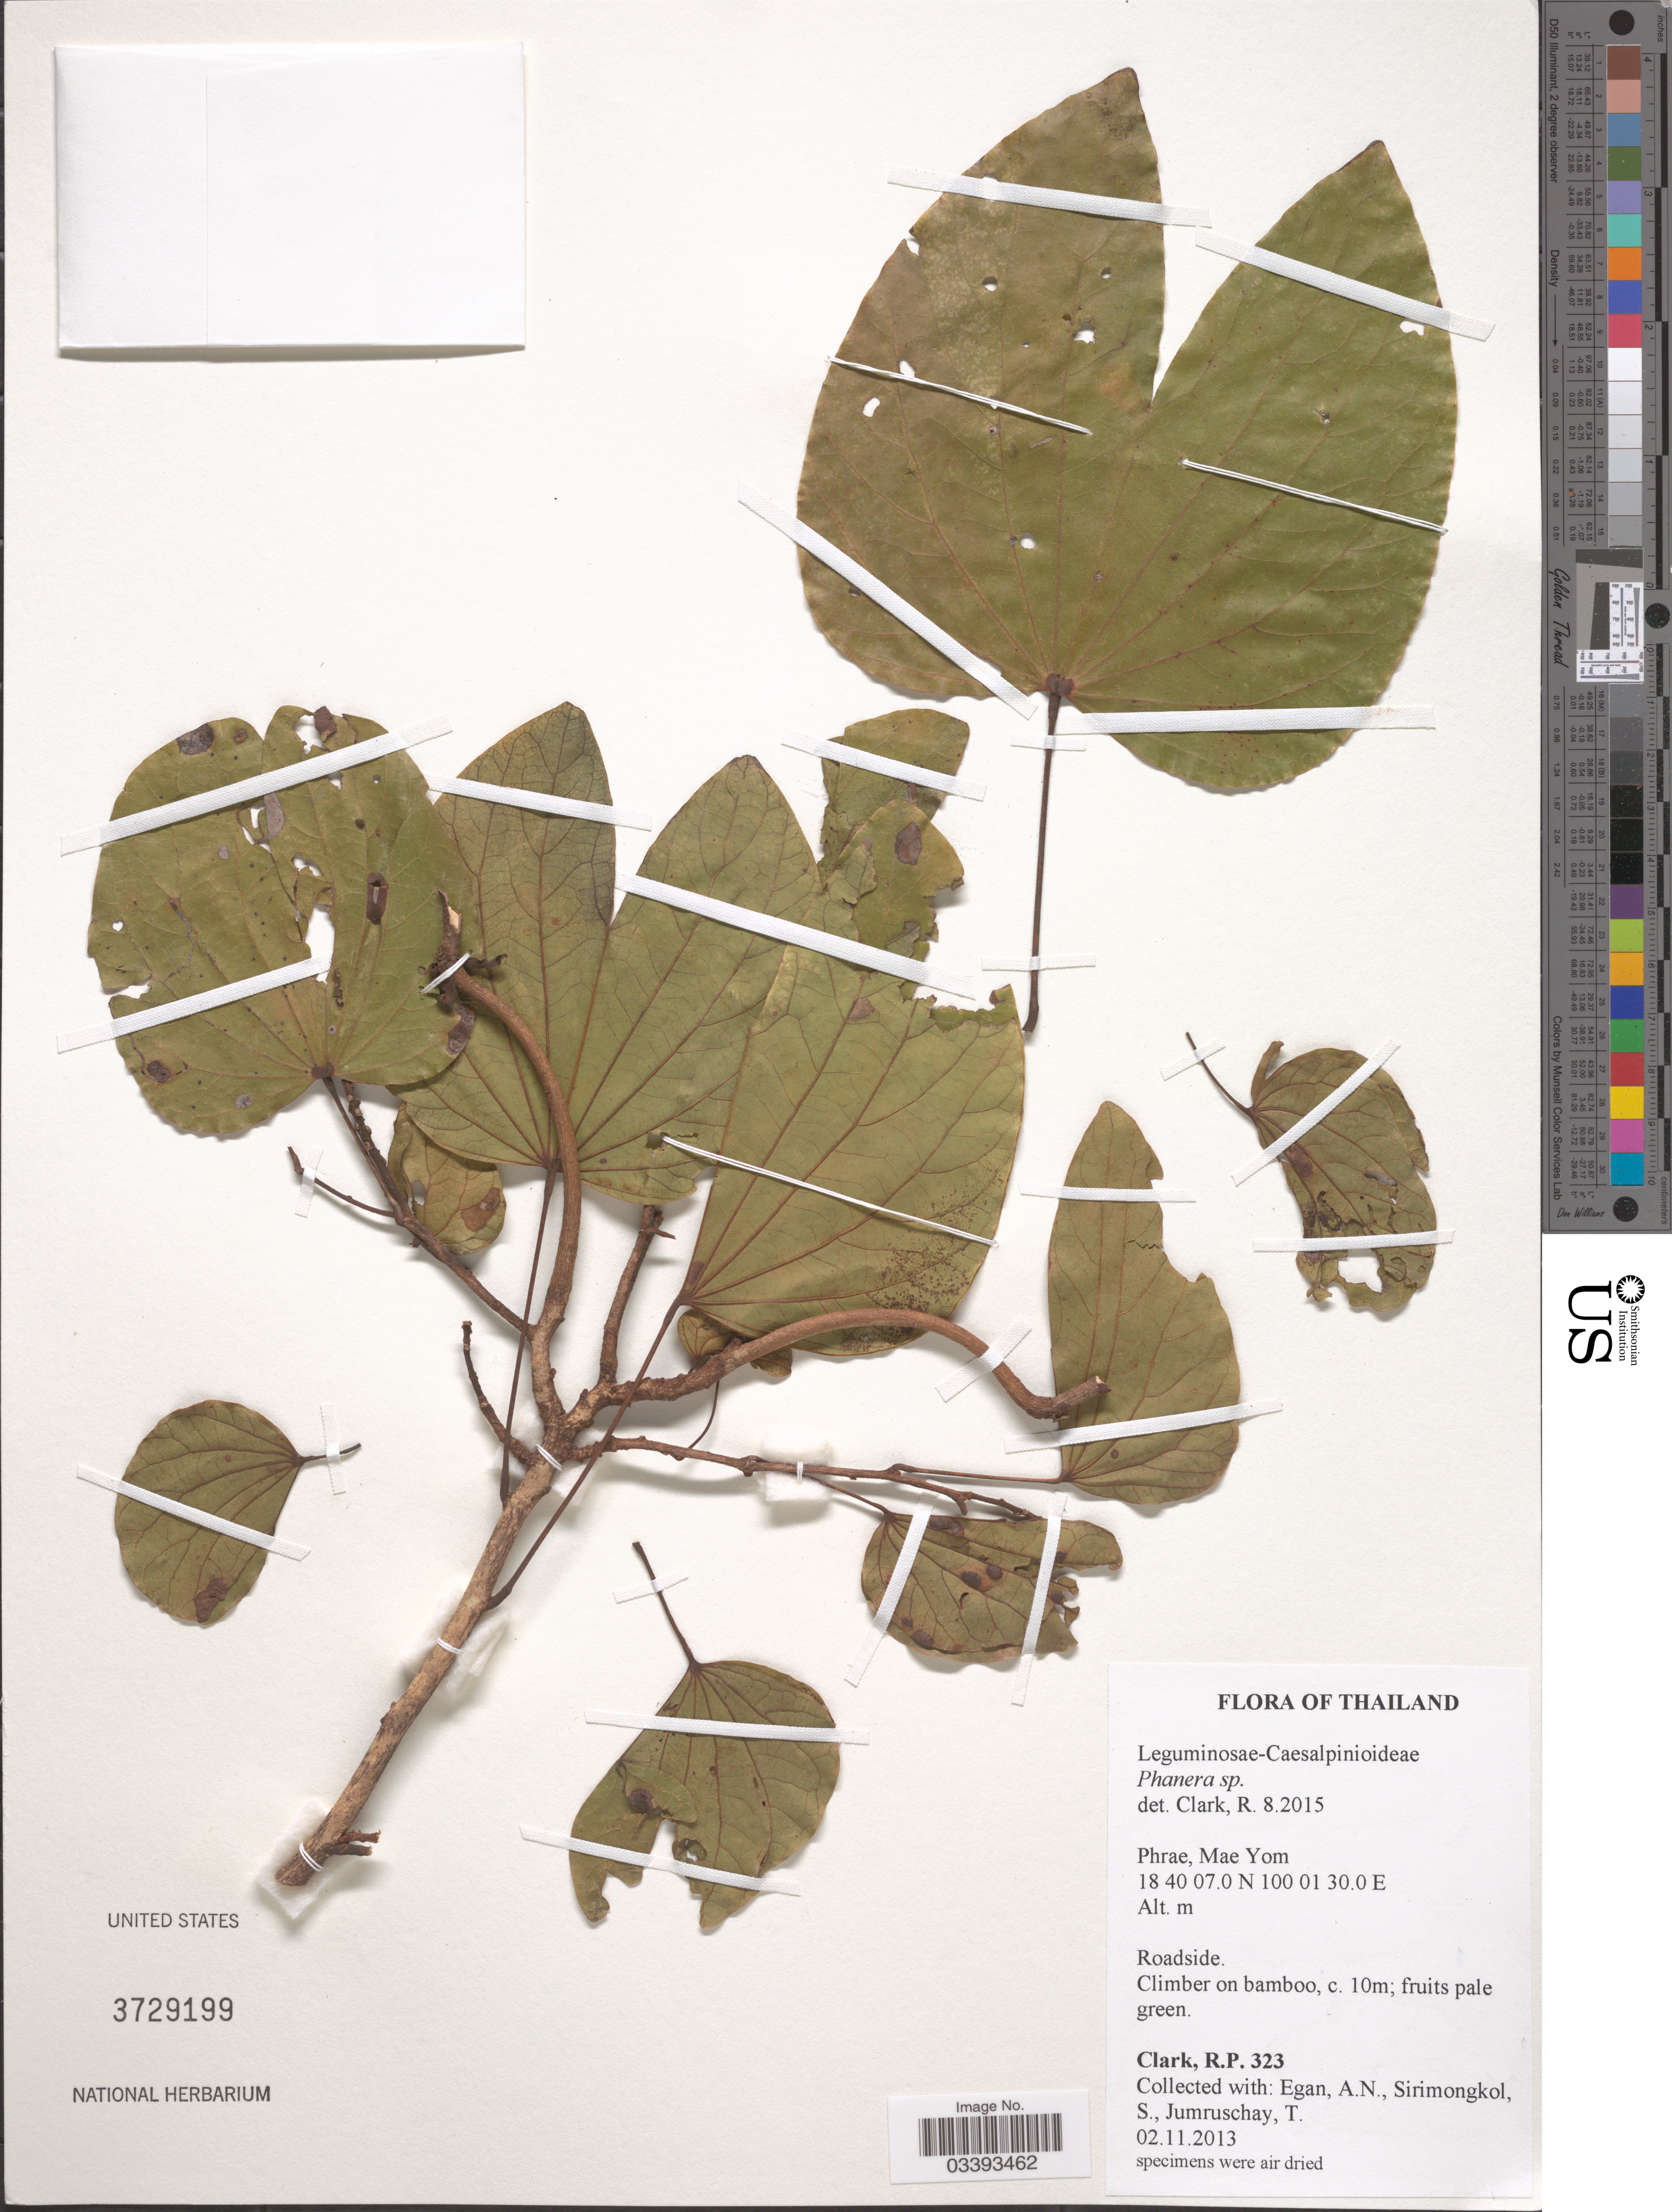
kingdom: Plantae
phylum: Tracheophyta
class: Magnoliopsida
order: Fabales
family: Fabaceae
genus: Phanera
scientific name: Phanera sp.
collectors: R. P. Clark, A. N. Egan, S. Sirimongkol & T. Jumruschay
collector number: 323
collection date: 2013-11-02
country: Thailand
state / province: Phrae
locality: Mae Yom.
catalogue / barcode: US 3729199